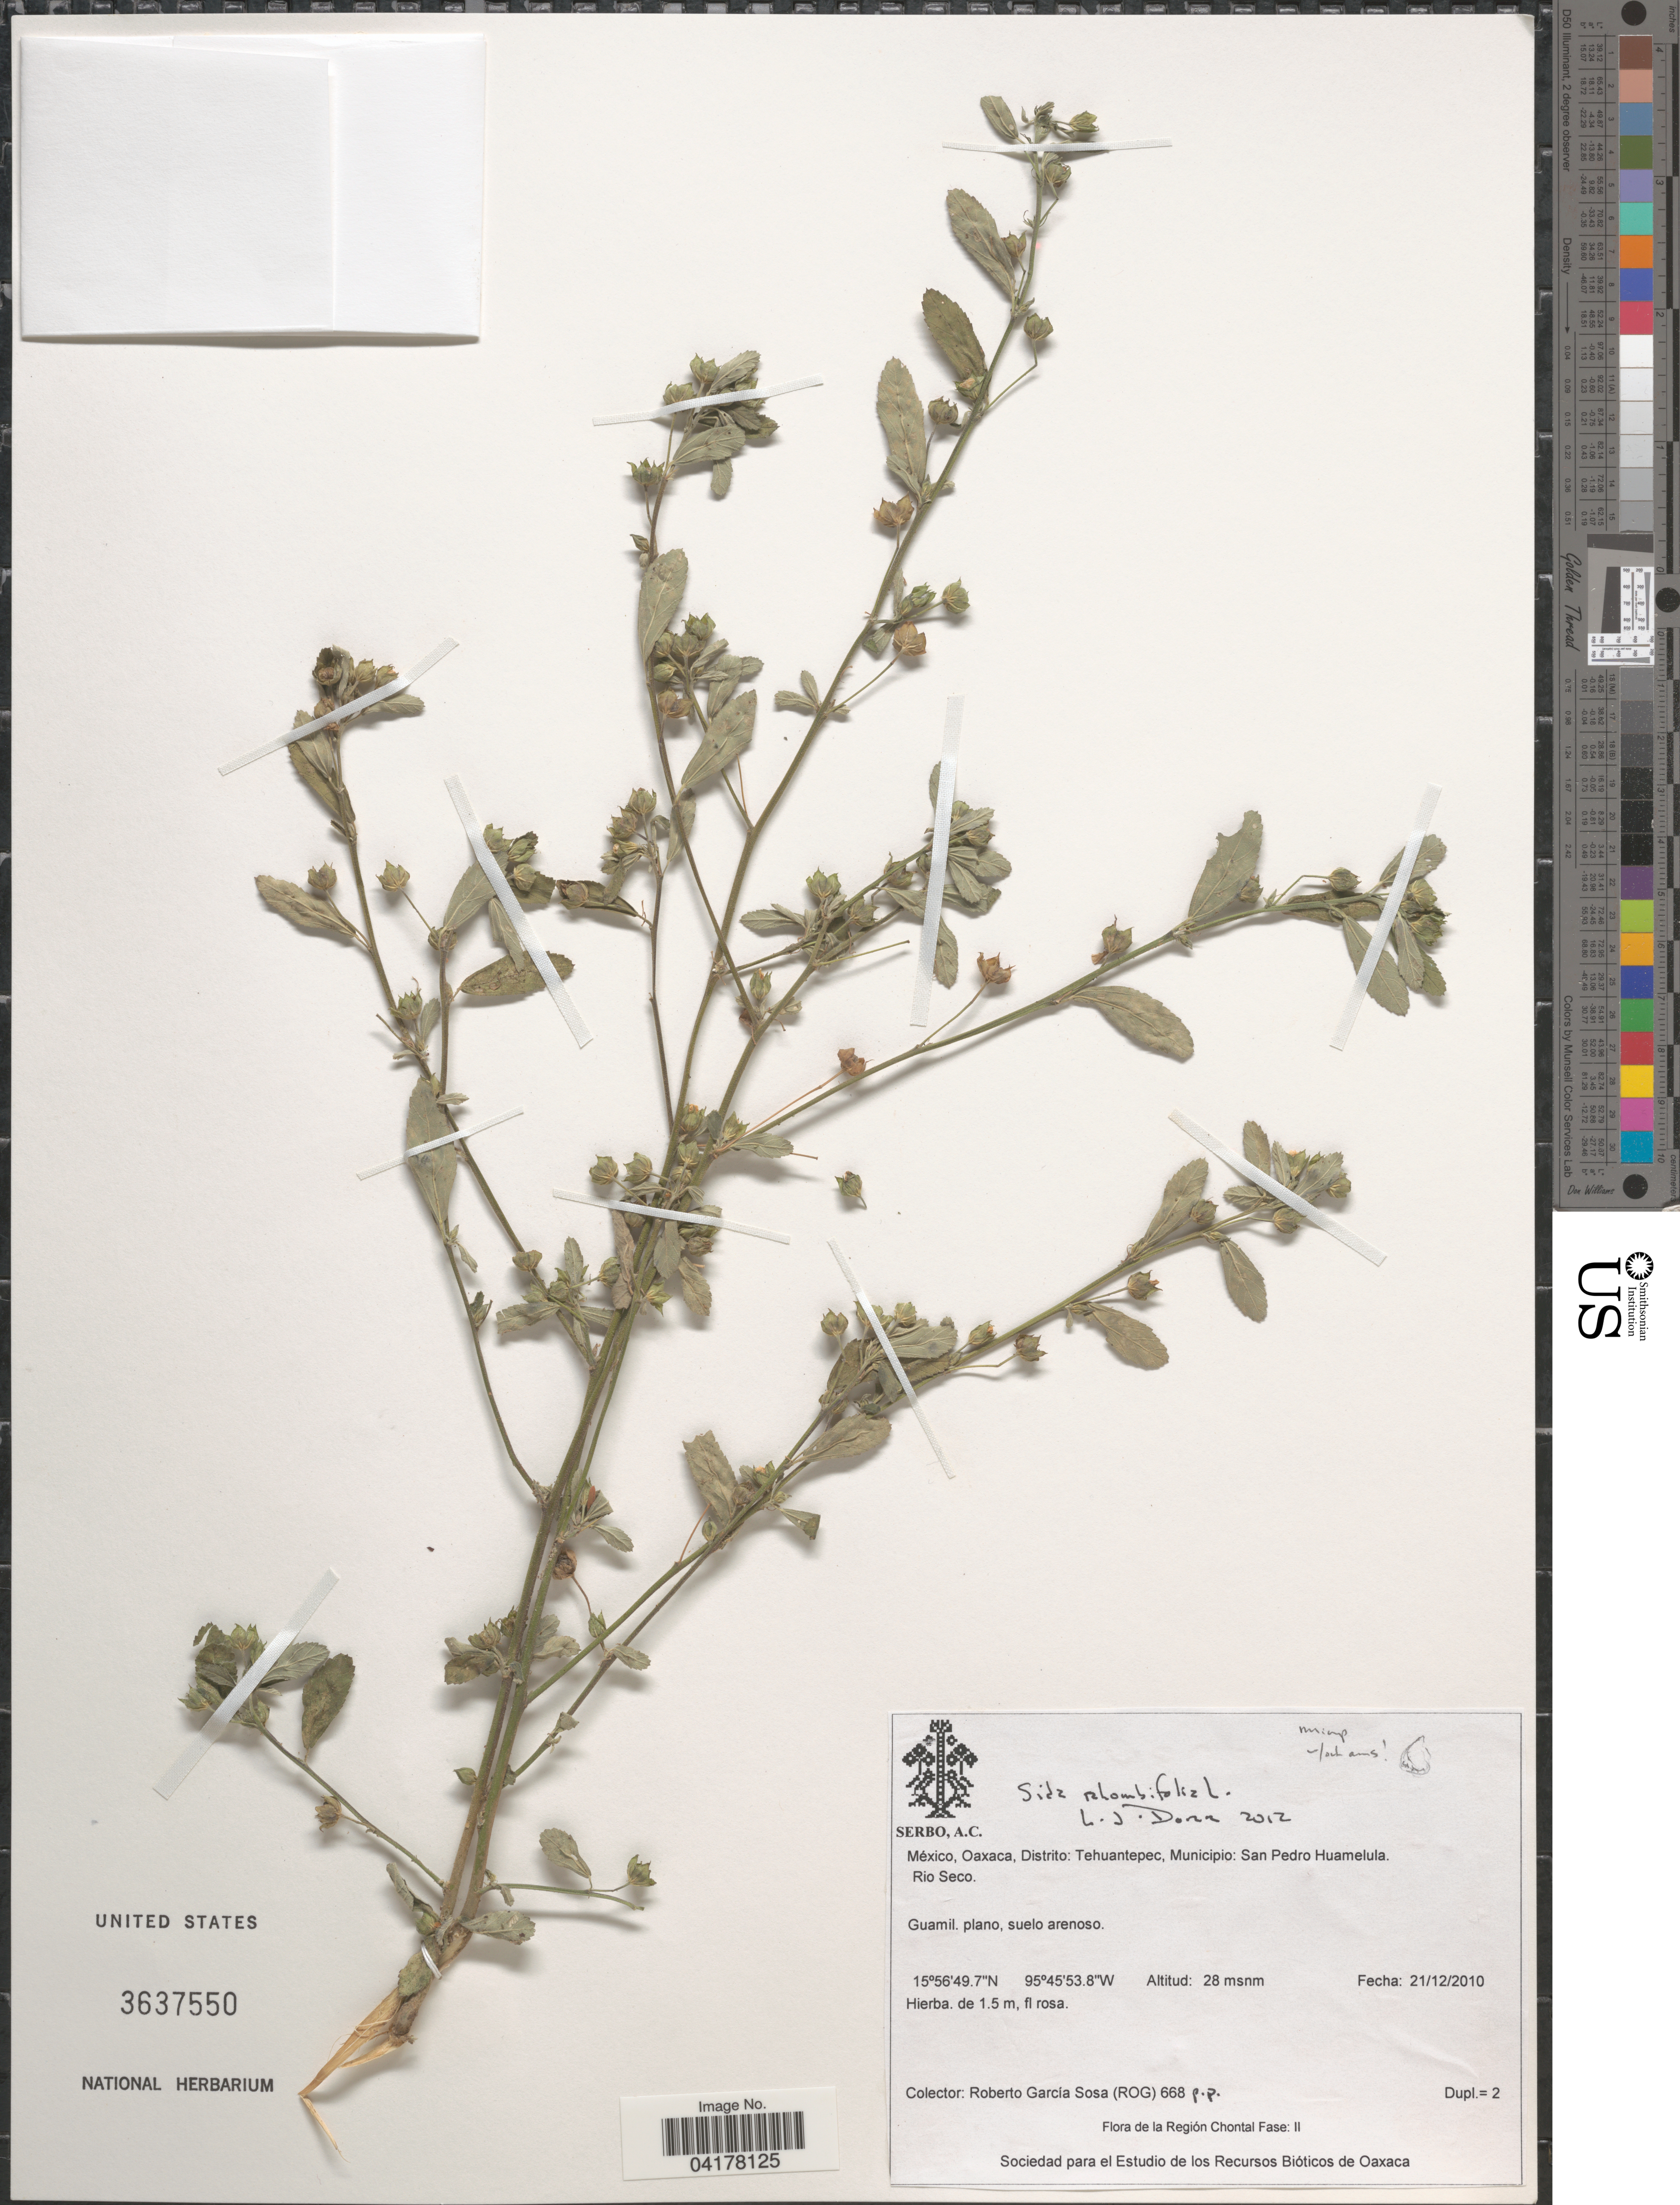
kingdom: Plantae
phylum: Tracheophyta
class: Magnoliopsida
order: Malvales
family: Malvaceae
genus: Sida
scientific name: Sida rhombifolia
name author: L.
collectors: R. Garcia Sosa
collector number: (ROG) 668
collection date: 2010-12-21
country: Mexico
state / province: Oaxaca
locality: Distrito: Tehuantepec, Municipio: San Pedro Huamelula. Rio Seco.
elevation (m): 28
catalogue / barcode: US 3637550